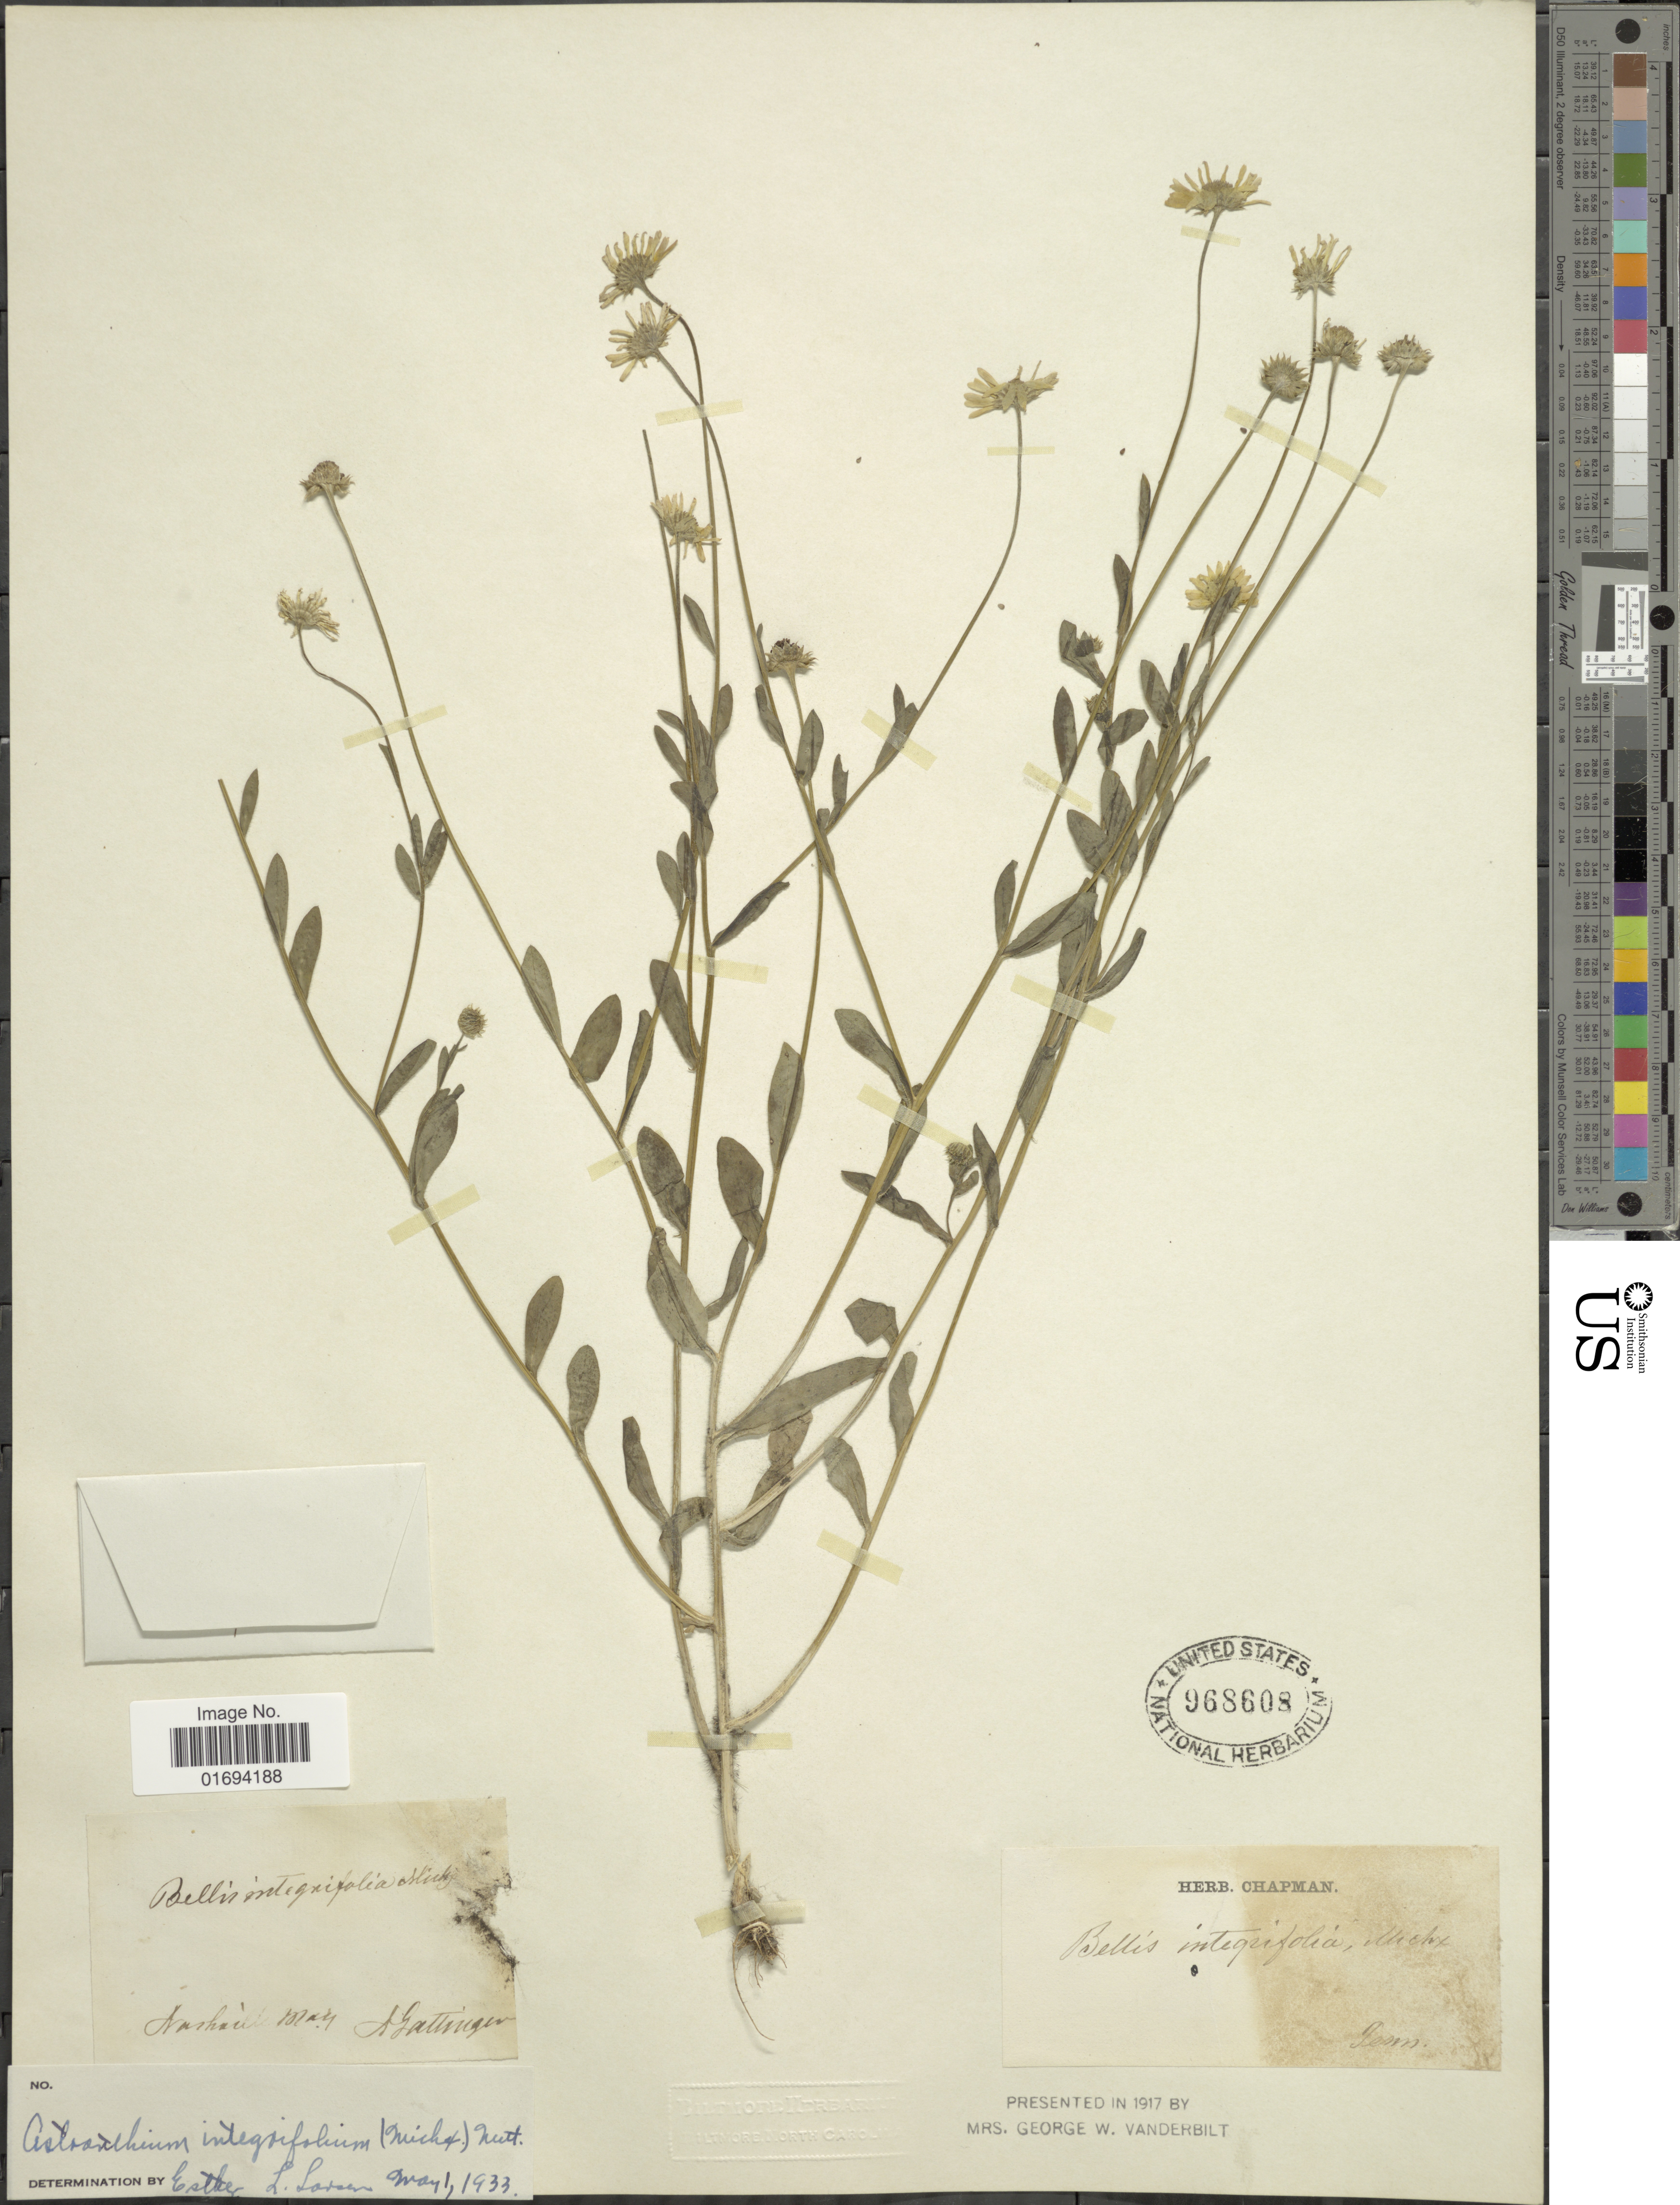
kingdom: Plantae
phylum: Tracheophyta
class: Magnoliopsida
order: Asterales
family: Asteraceae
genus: Astranthium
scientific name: Astranthium integrifolium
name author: (Michx.) Nutt.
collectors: A. Gattinger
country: United States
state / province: Tennessee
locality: Nashville, Tenn.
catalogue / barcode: US 968608